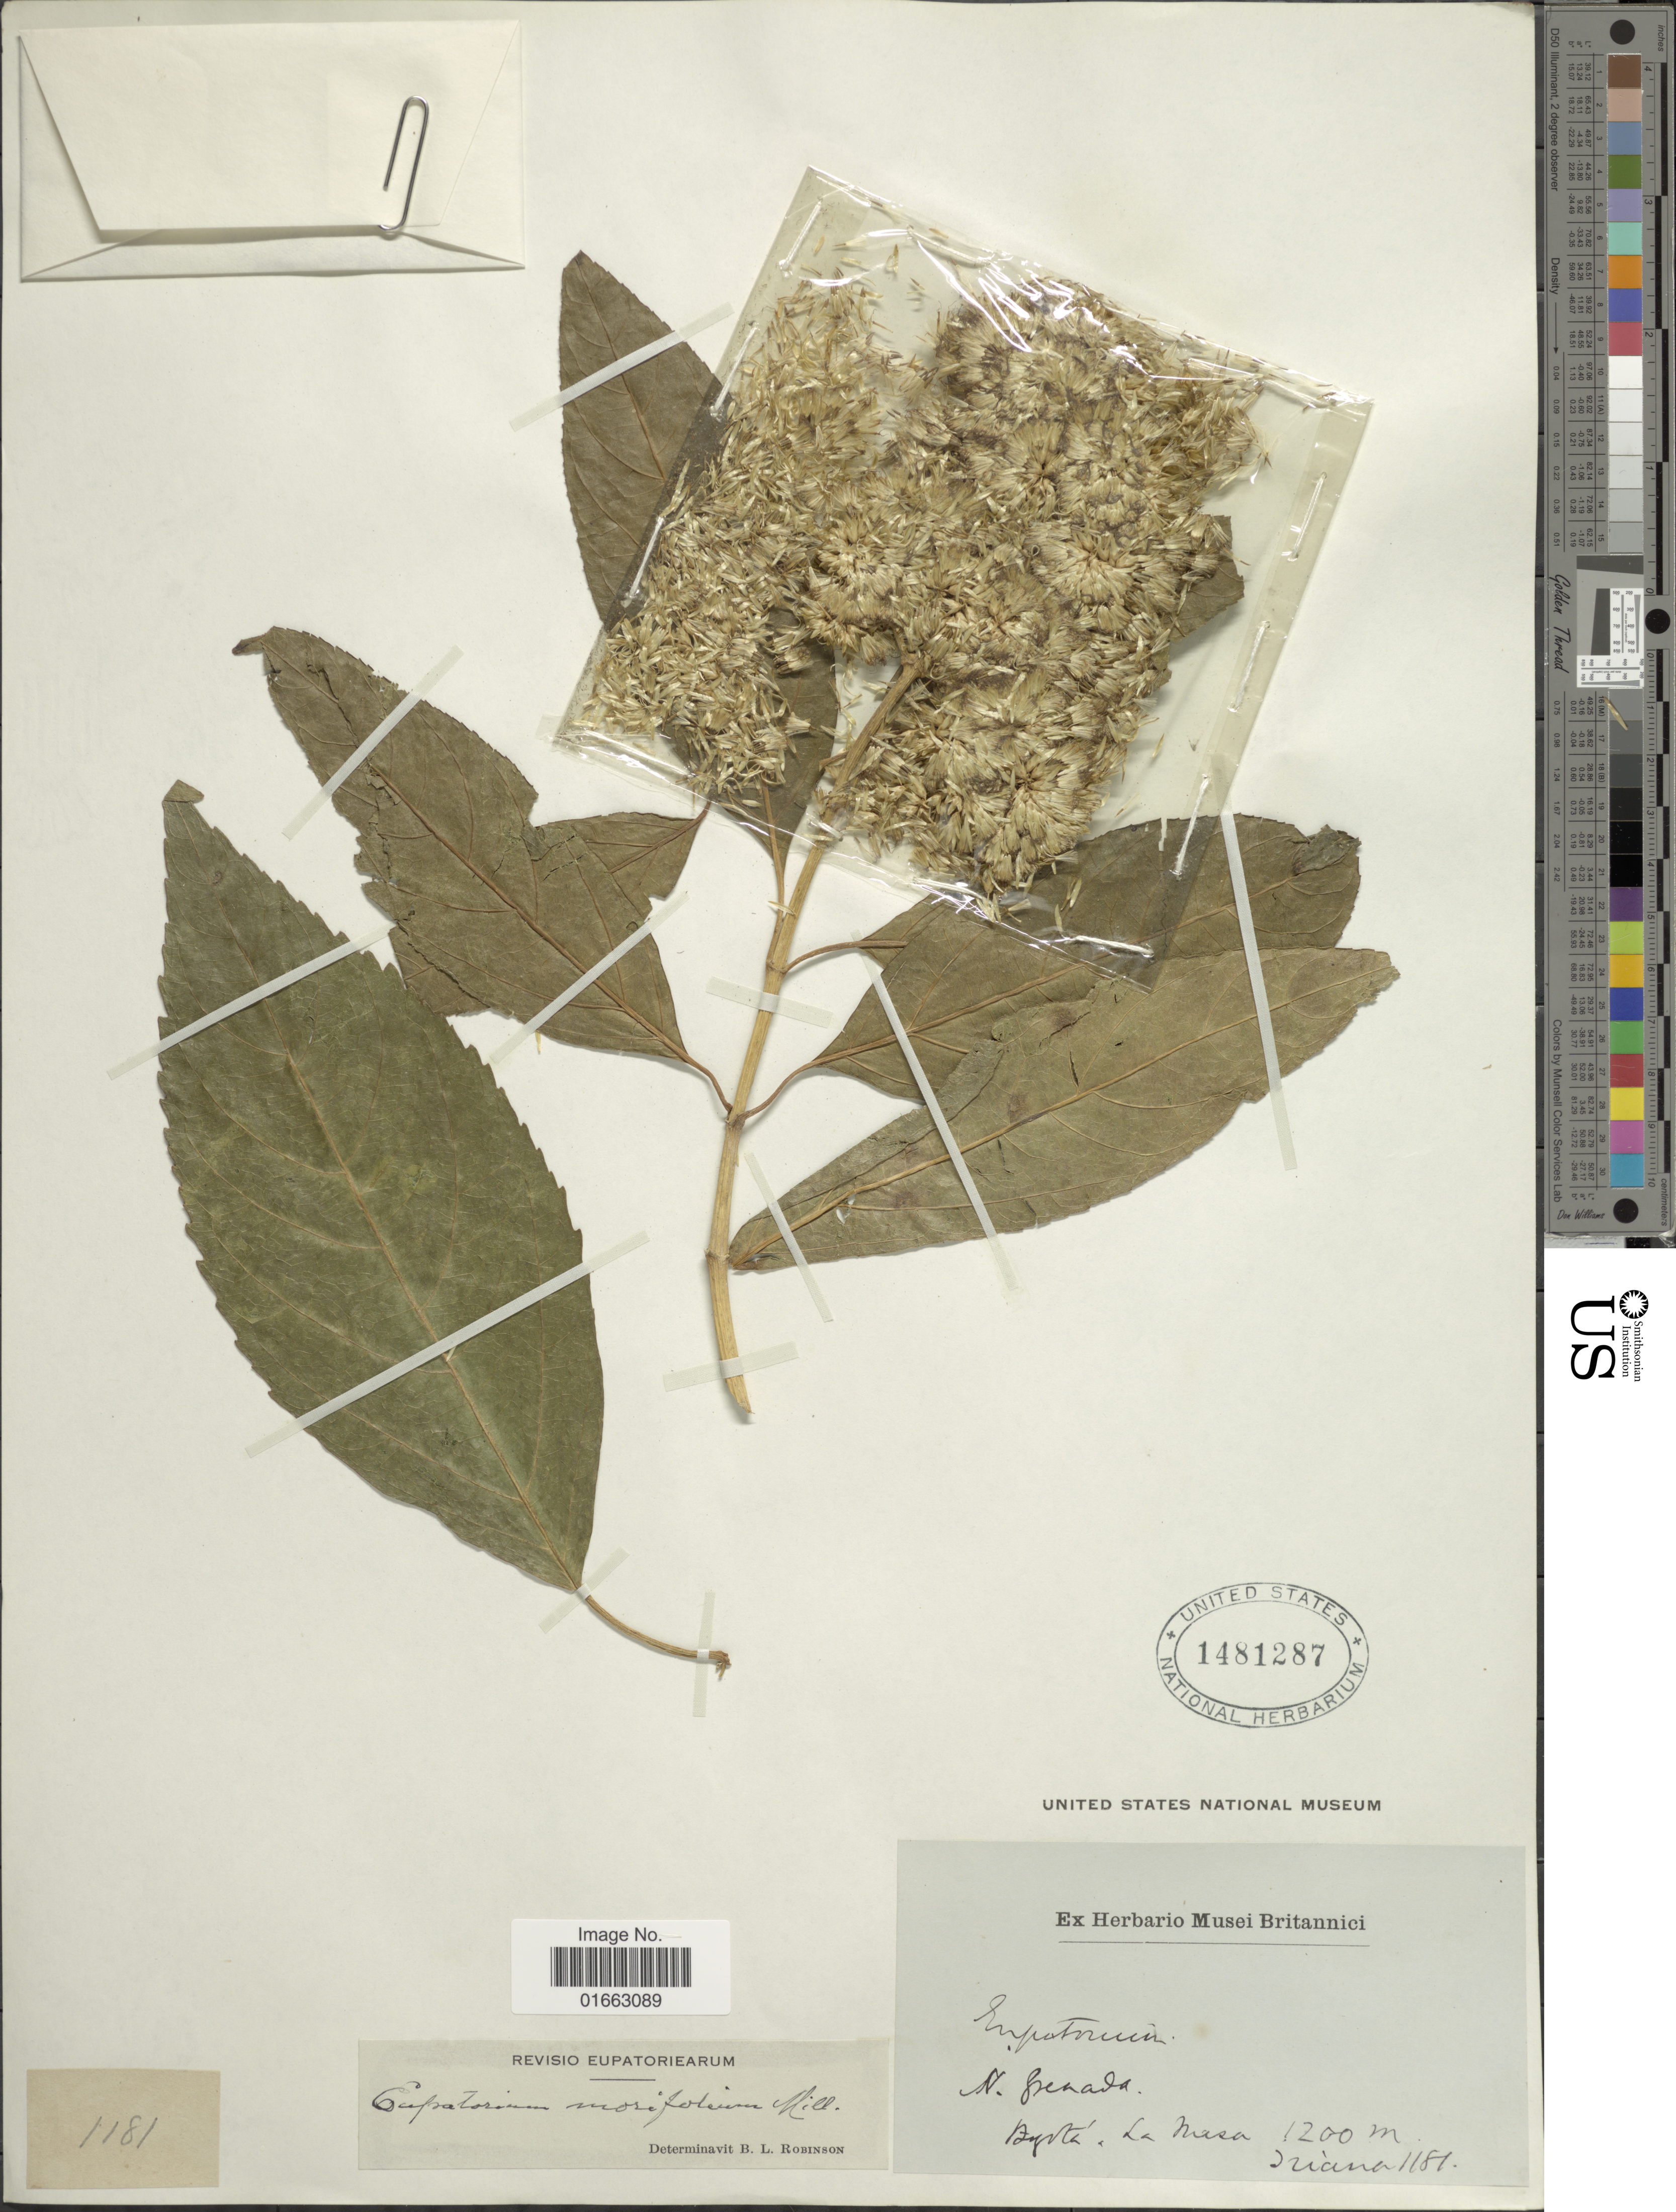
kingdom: Plantae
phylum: Tracheophyta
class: Magnoliopsida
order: Asterales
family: Asteraceae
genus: Critonia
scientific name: Critonia morifolia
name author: (Mill.) R.M. King & H. Rob.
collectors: Triana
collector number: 1181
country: Colombia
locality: N. Grenada, Bogotá, La Mesa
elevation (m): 1200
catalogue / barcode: US 1481287